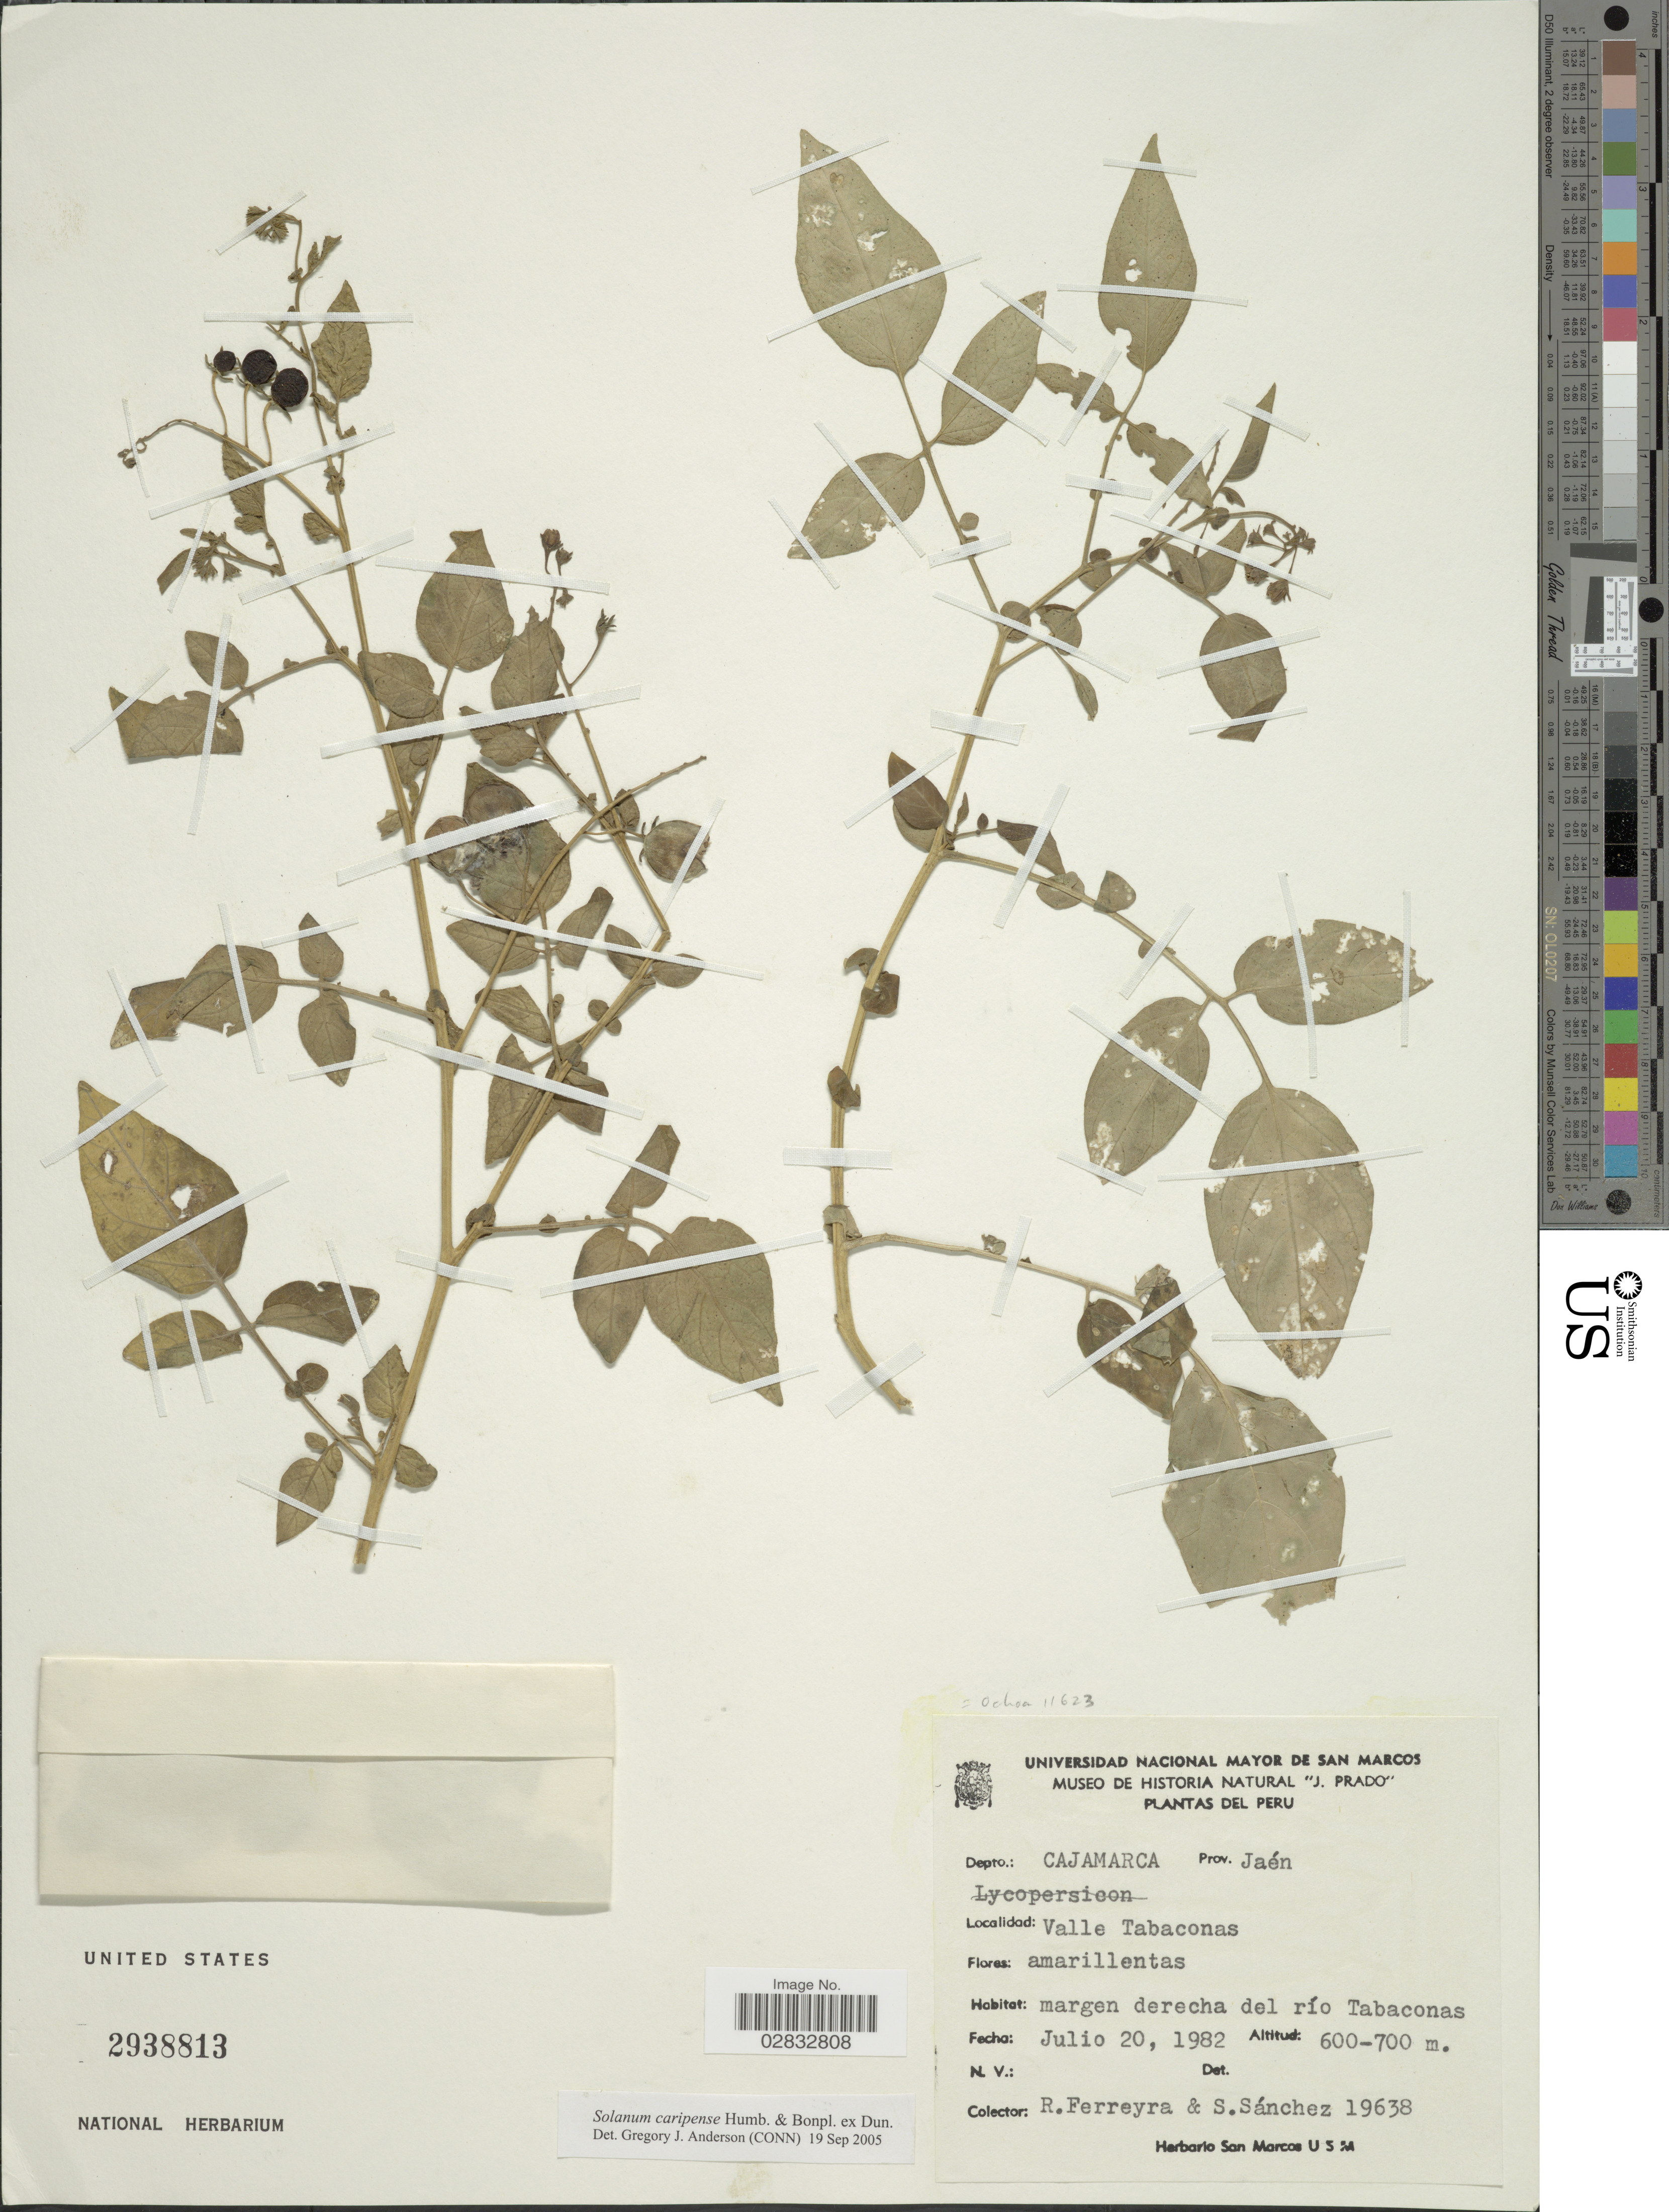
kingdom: Plantae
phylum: Tracheophyta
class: Magnoliopsida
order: Solanales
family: Solanaceae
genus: Solanum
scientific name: Solanum caripense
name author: Humb. & Bonpl. ex Dunal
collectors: R. A. Ferreyra & S. Sanchez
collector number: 19638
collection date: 1982-07-20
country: Peru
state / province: Cajamarca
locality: Depto.: Cajamarca Prov.: Jaén. Vallé Tabaconas, margen dereche del río Tabaconas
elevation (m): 600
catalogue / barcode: US 2938813